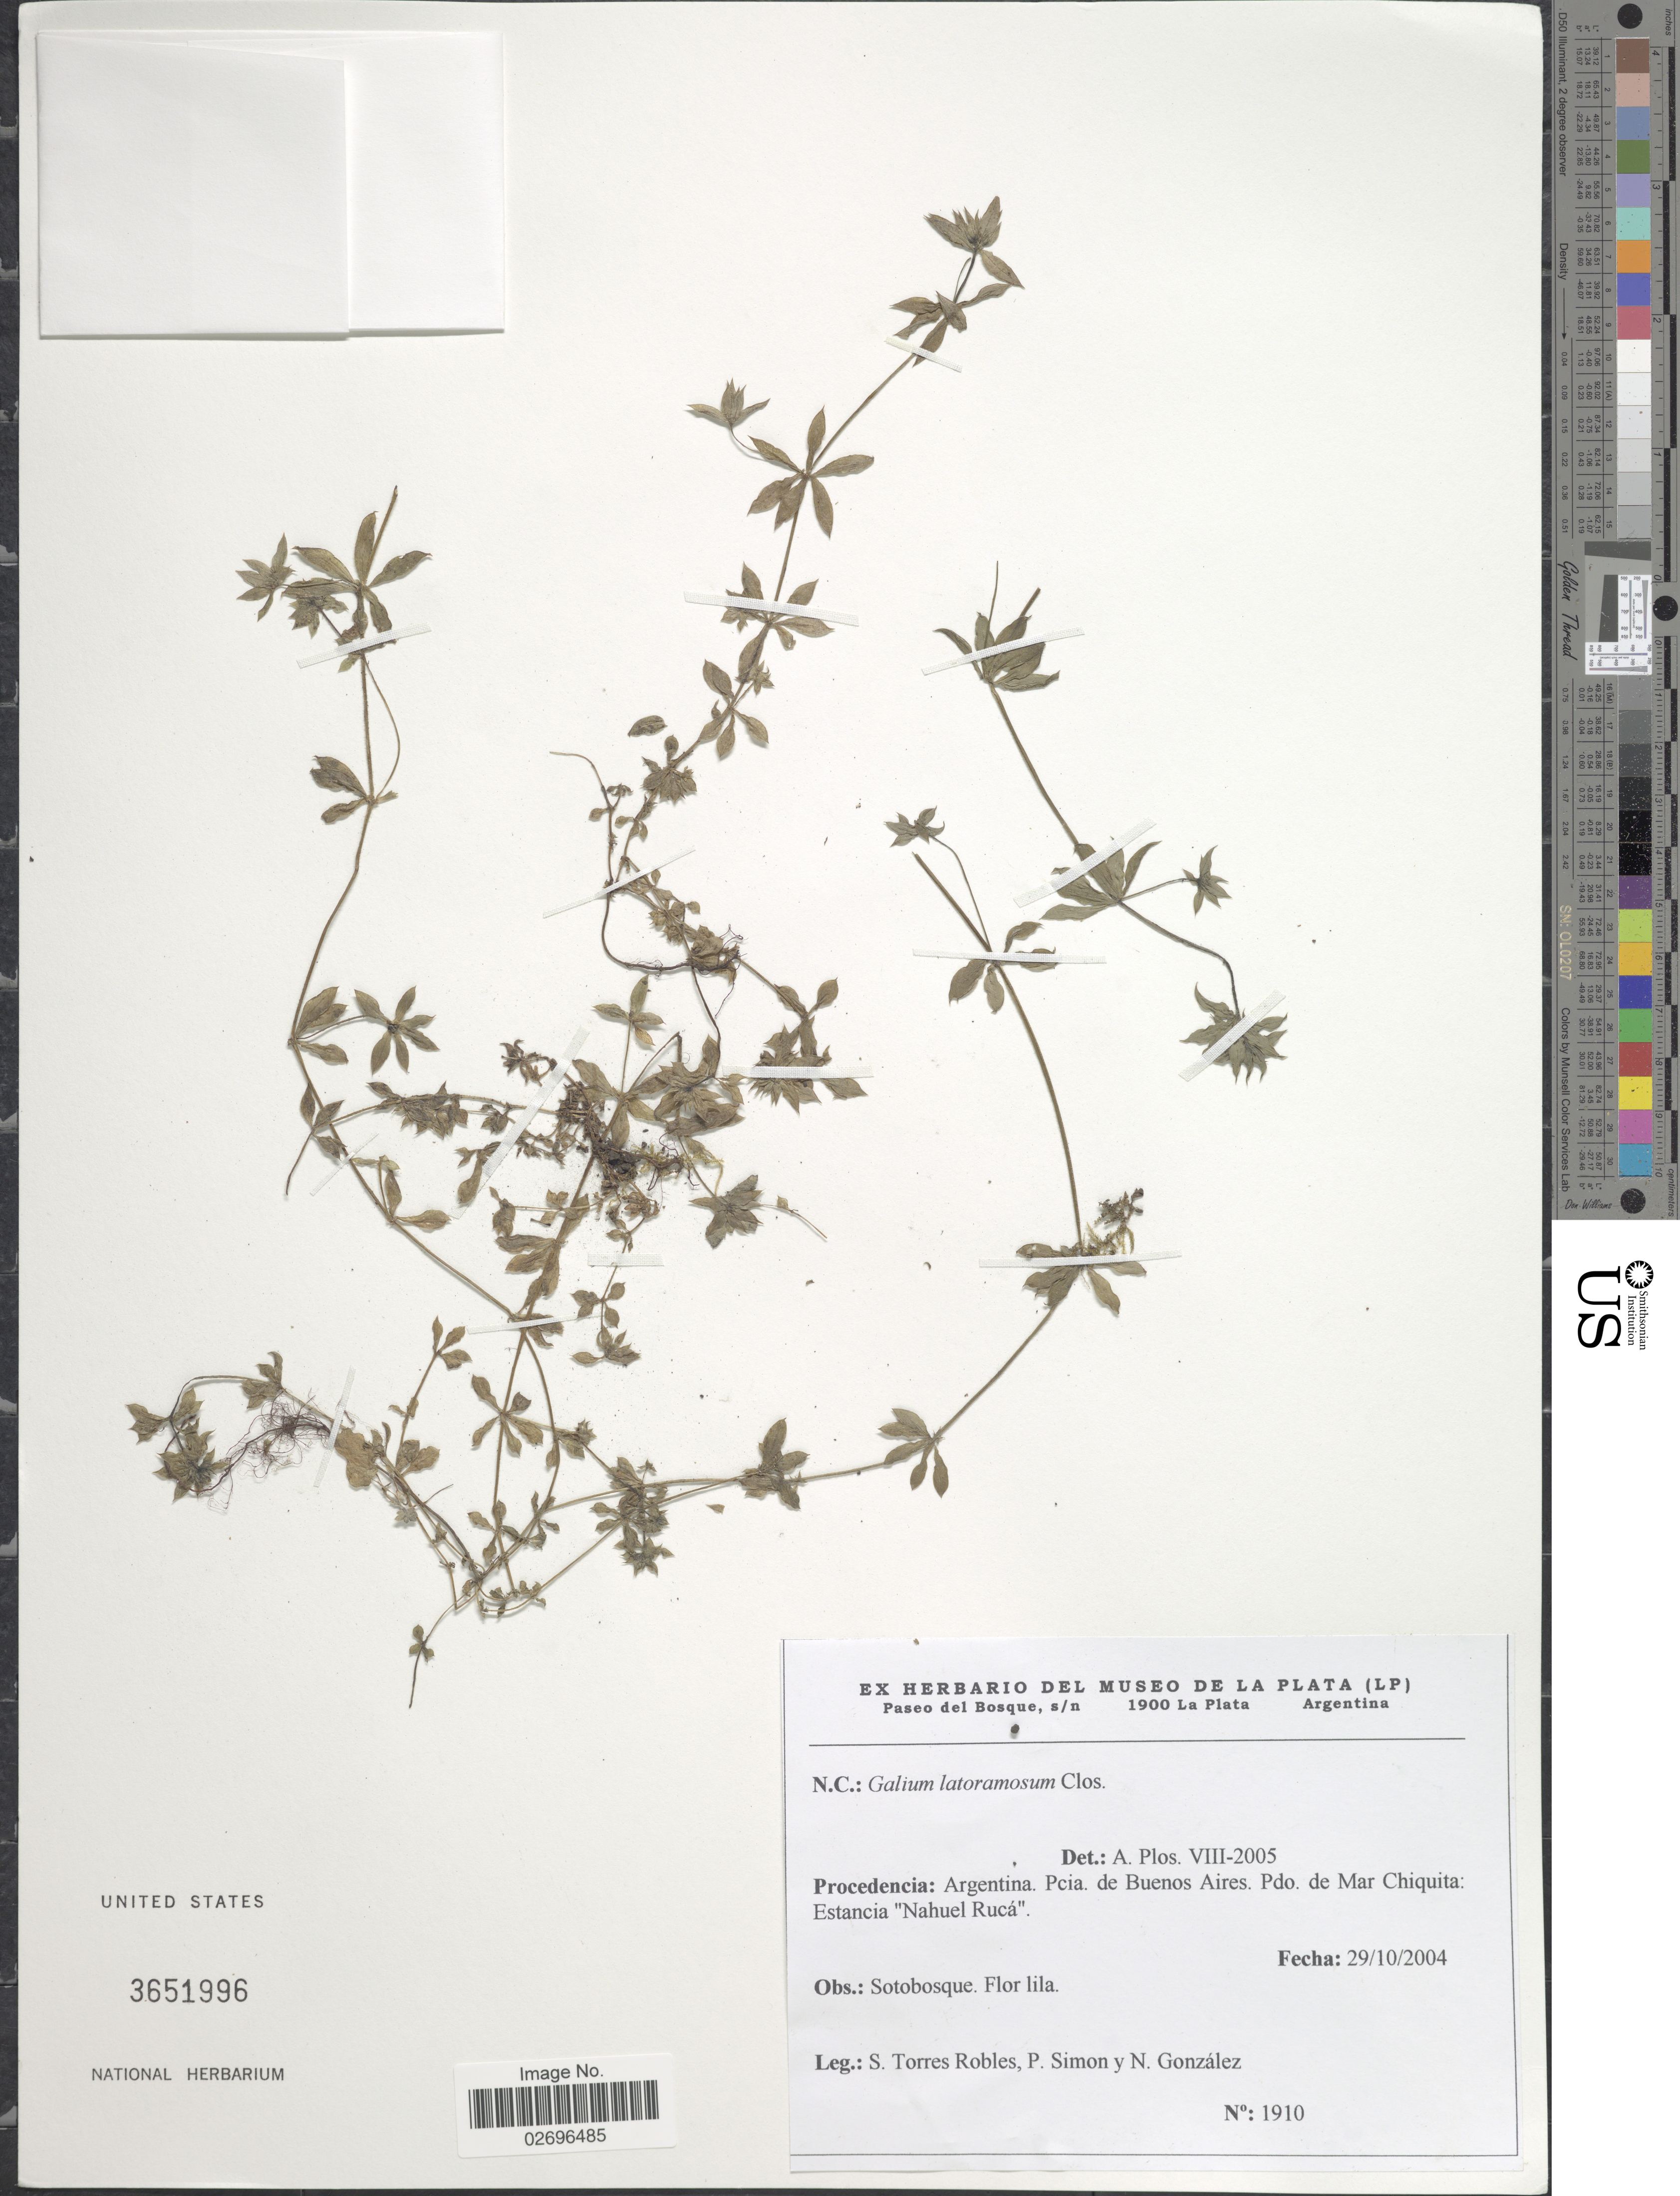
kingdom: Plantae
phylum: Tracheophyta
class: Magnoliopsida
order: Gentianales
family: Rubiaceae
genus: Galium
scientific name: Galium latoramosum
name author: Clos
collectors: S. Torres Robles, P. Simon & N. Gonzalez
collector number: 1910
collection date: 2004-10-29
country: Argentina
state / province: Buenos Aires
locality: Pdo de Mar Chiquita: Estancia 'Nahuel Rucá'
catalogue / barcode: US 3651996